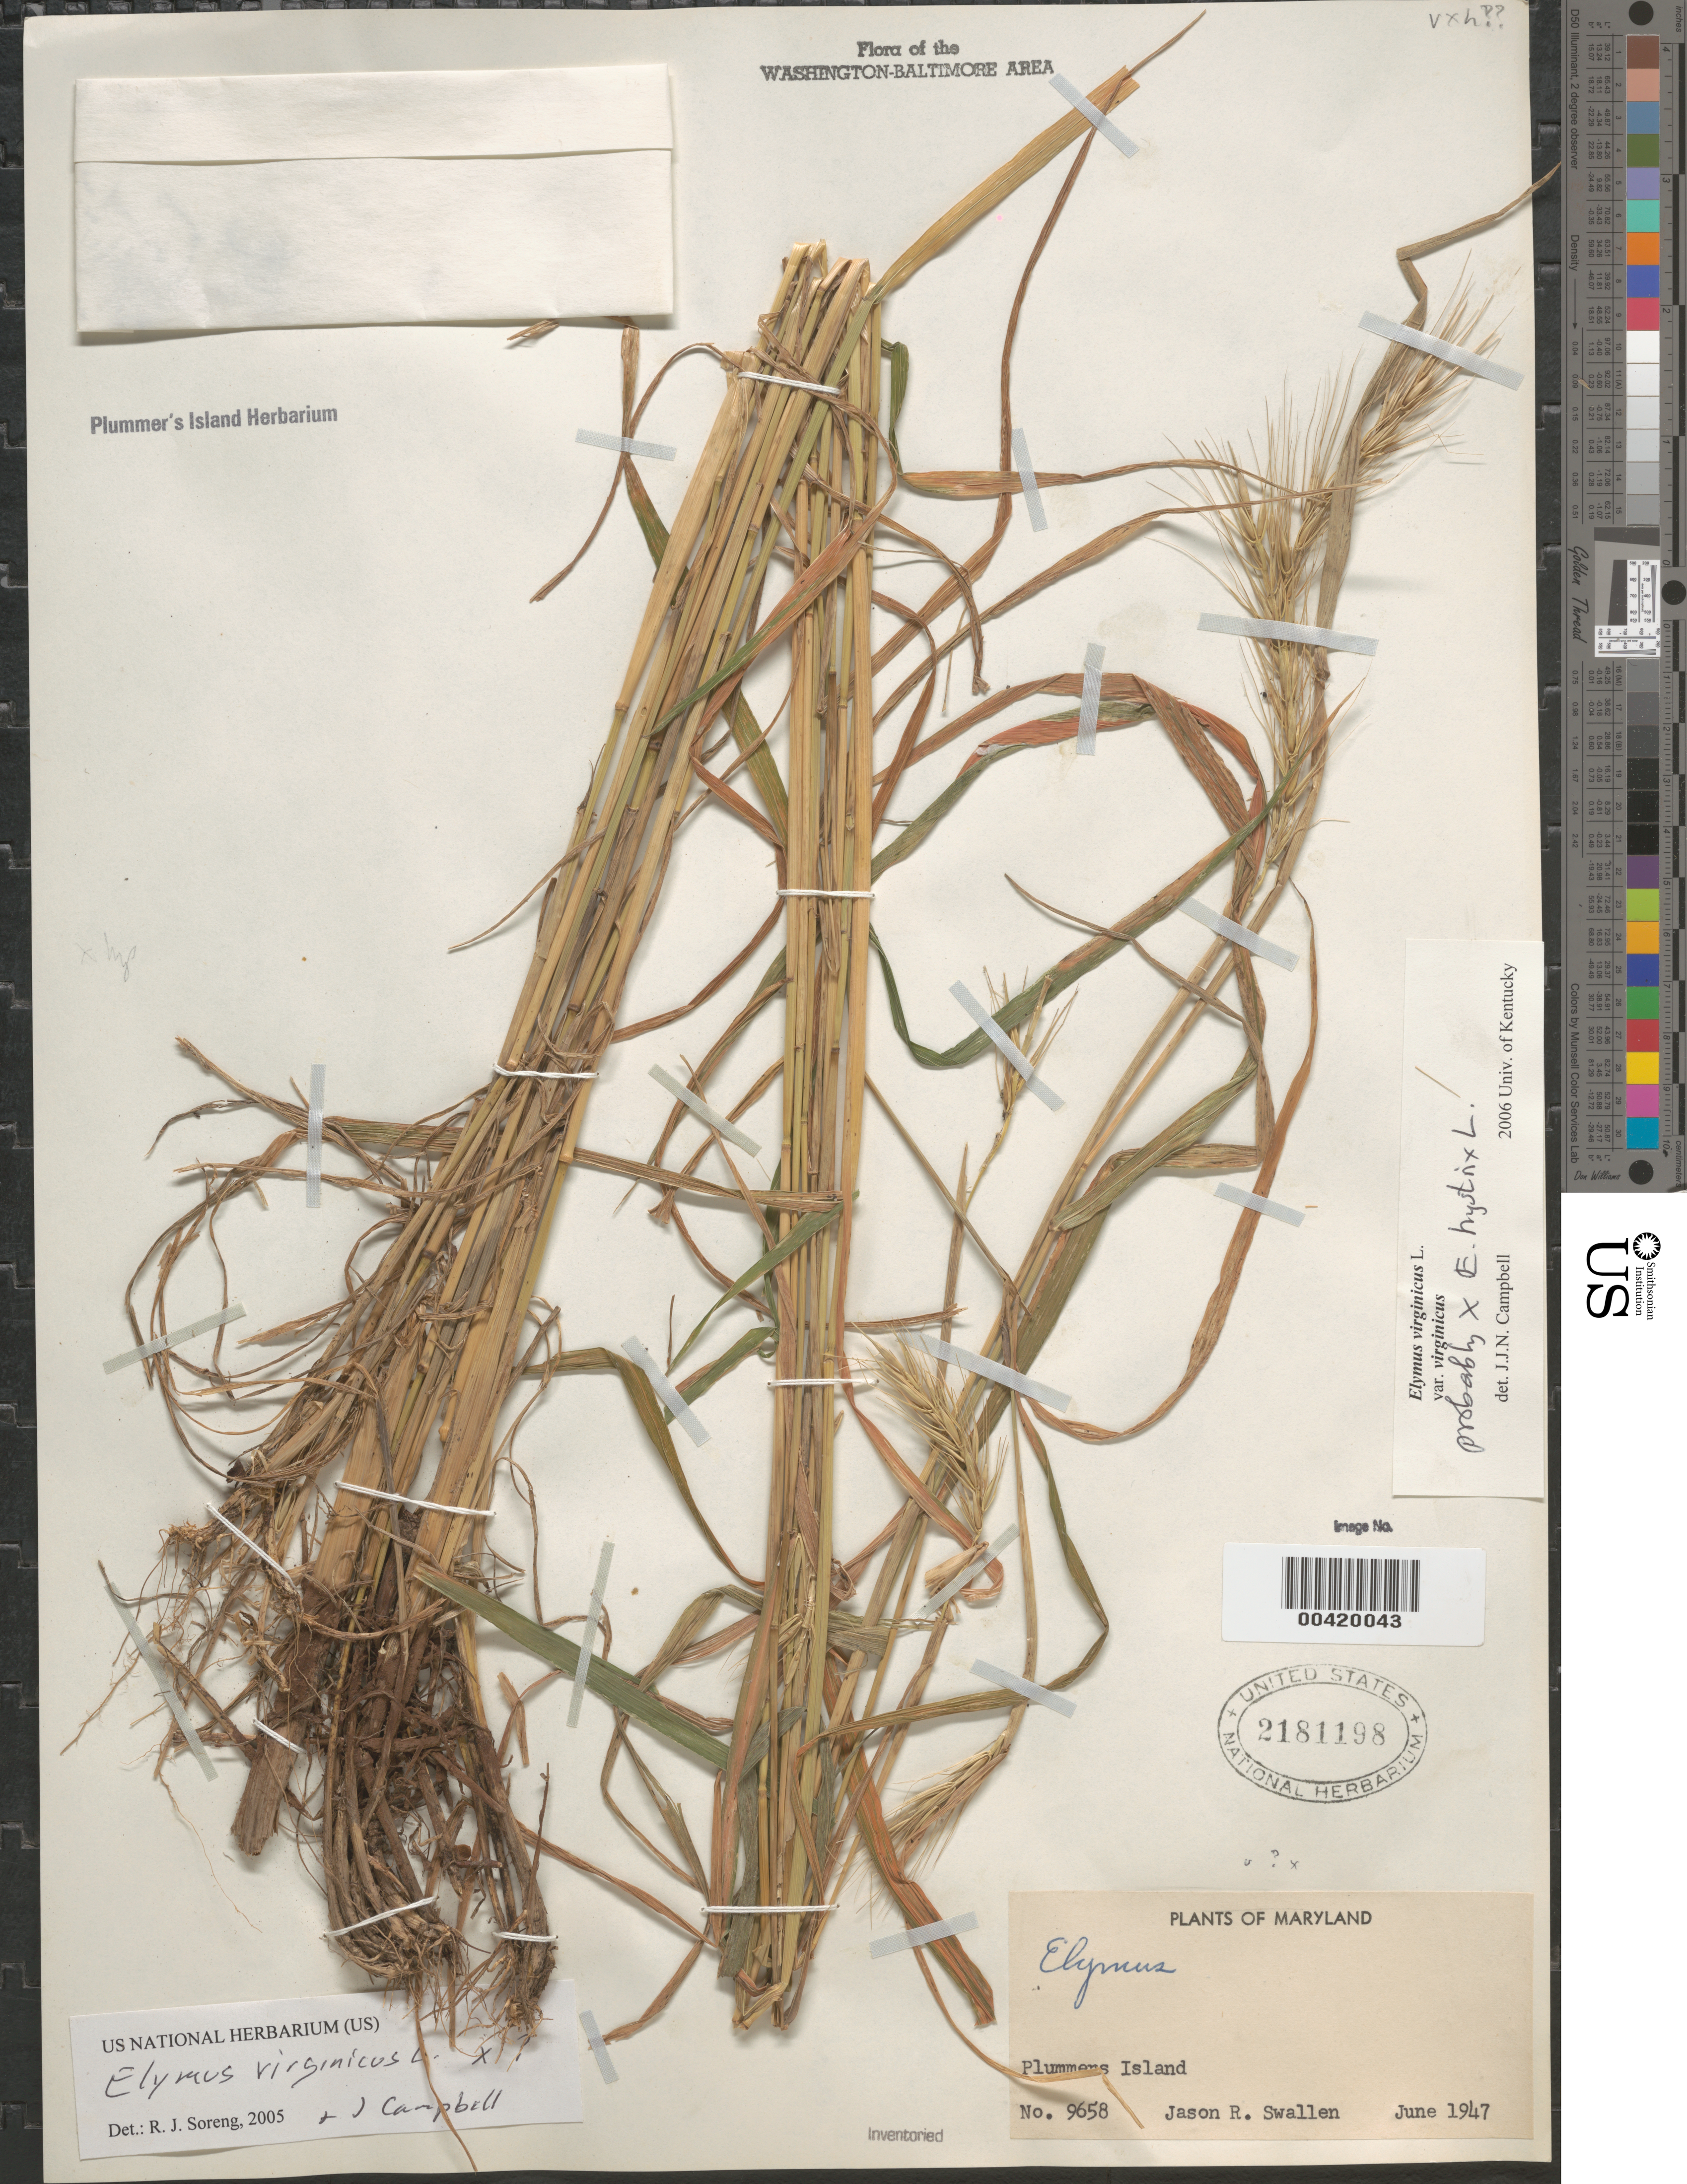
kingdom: Plantae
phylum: Tracheophyta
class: Liliopsida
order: Poales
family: Poaceae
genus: Elymus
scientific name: Elymus virginicus var. virginicus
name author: L.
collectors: J. R. Swallen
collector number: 9658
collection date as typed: Jun 1947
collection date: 1947-06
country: United States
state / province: Maryland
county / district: Montgomery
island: Plummers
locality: Plummer's Island C. & O. Canal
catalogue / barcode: US 2181198